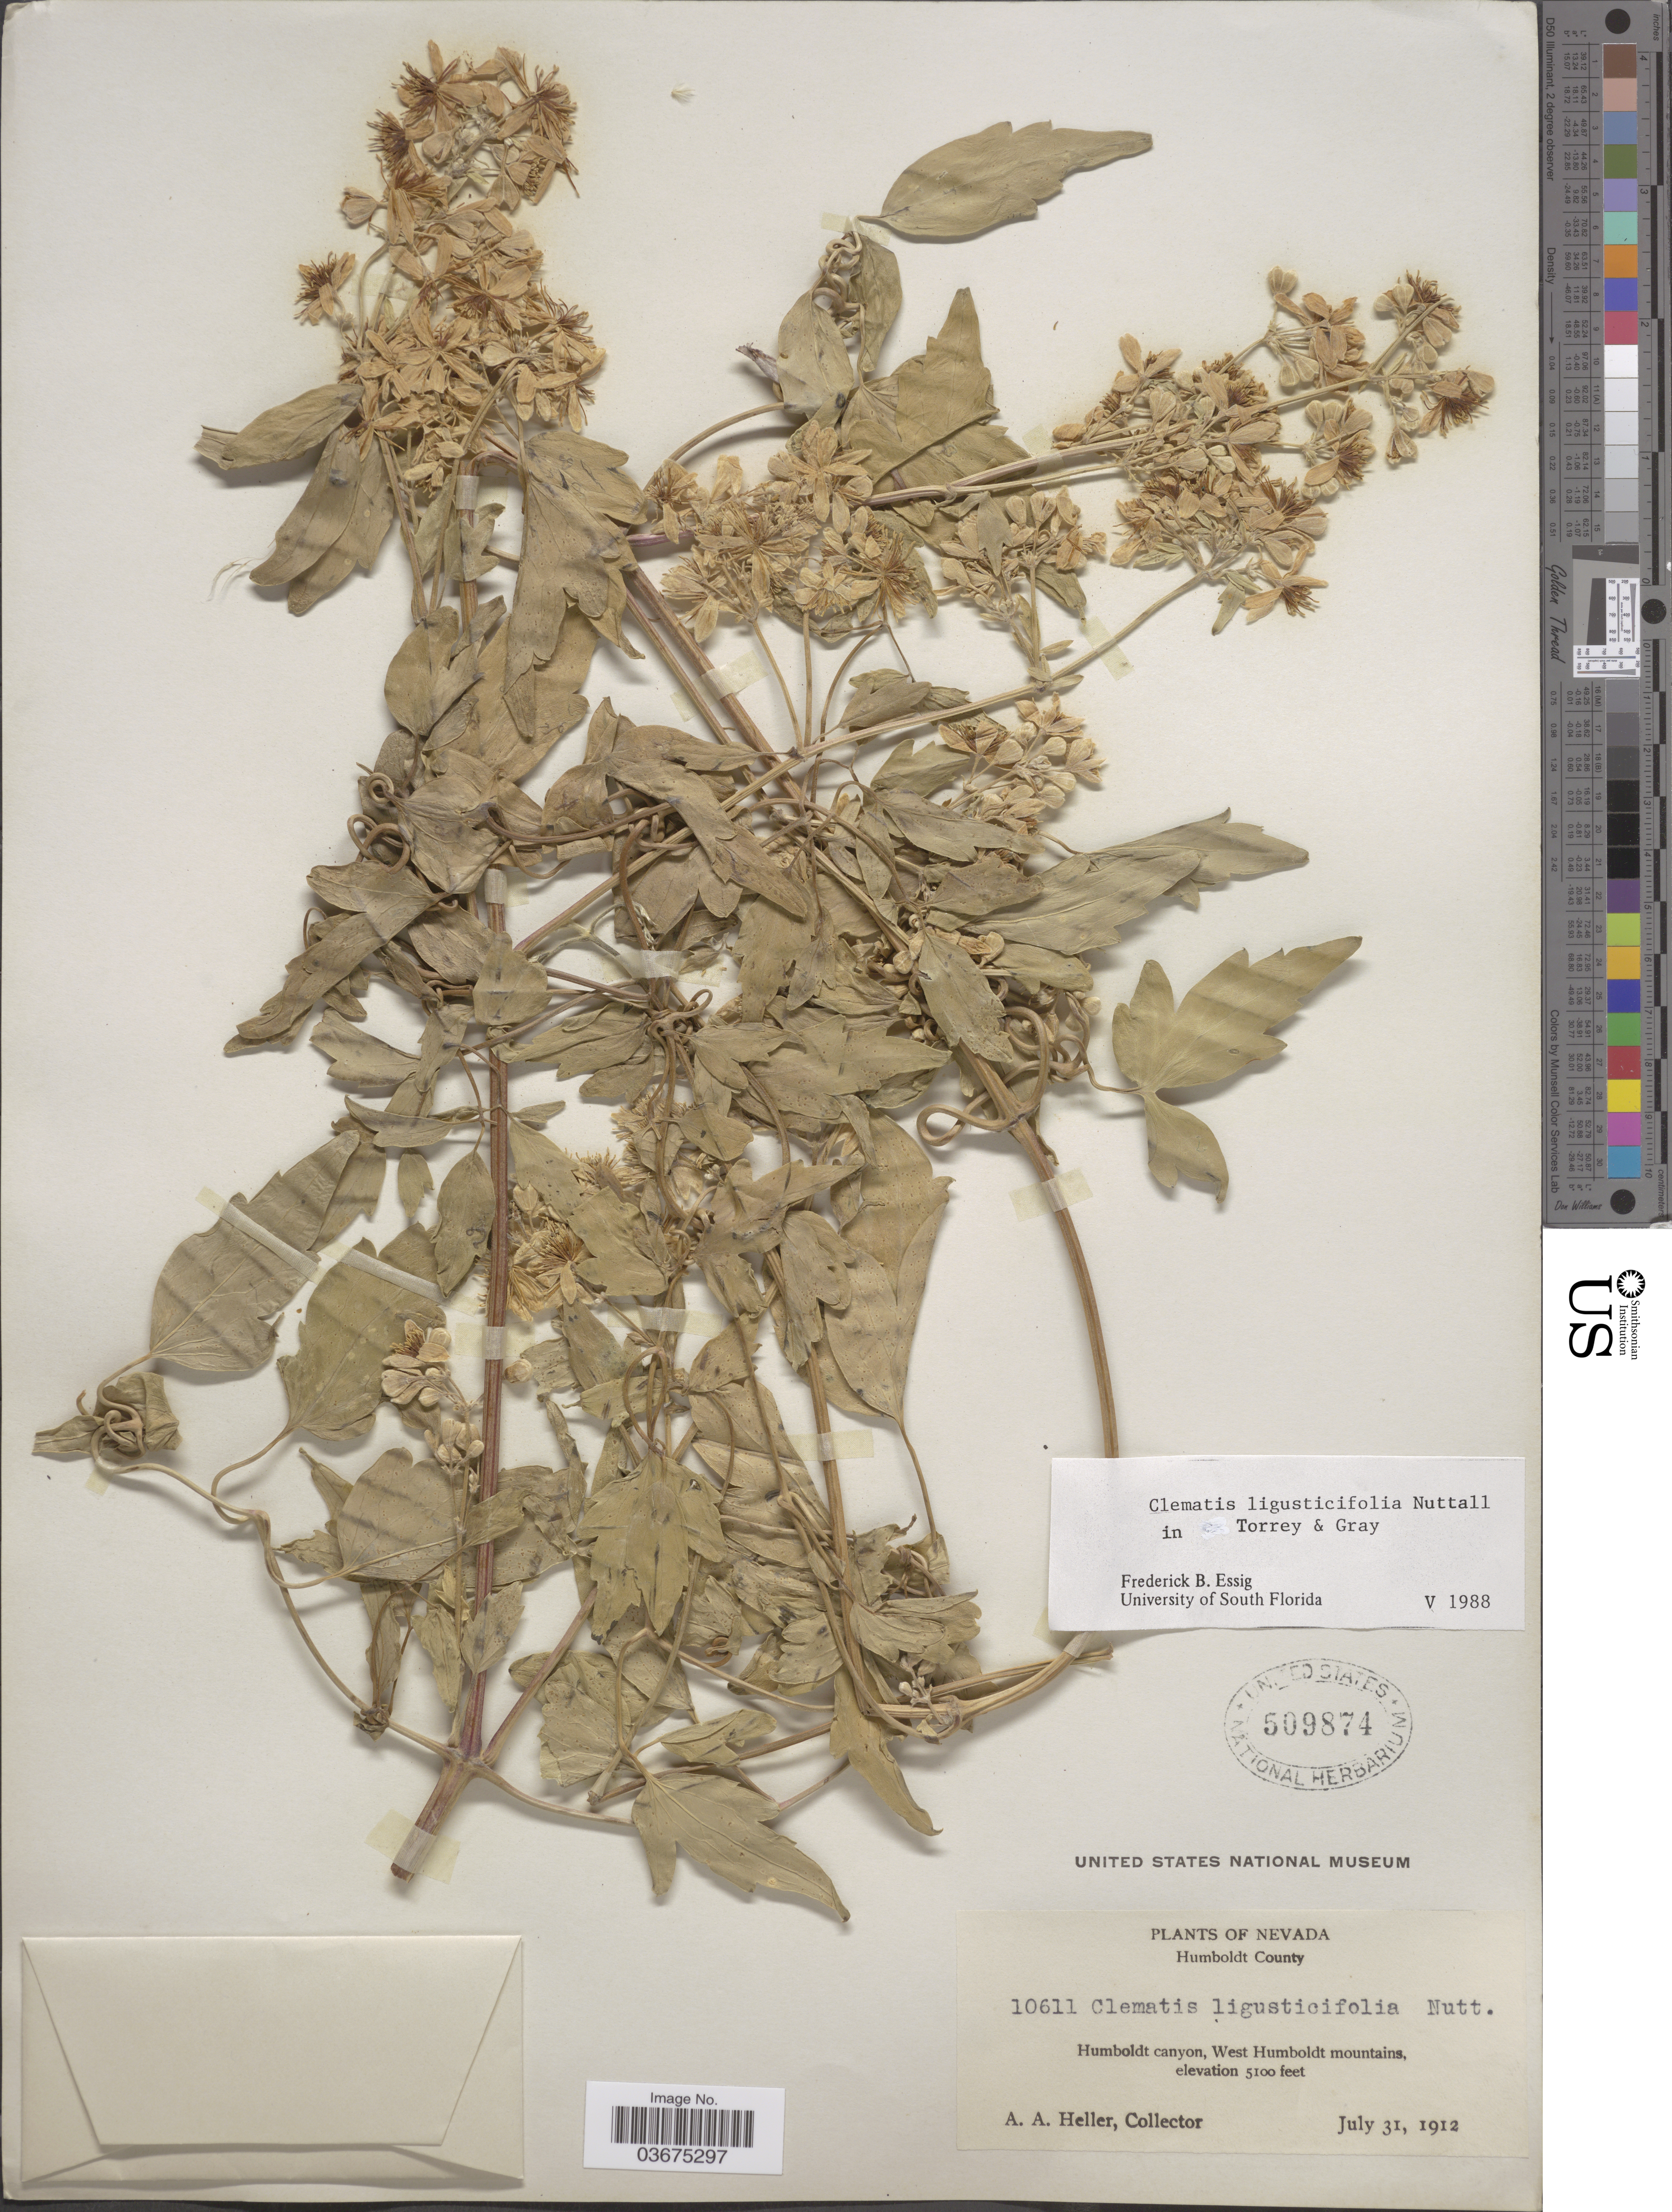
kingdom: Plantae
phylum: Tracheophyta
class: Magnoliopsida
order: Ranunculales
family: Ranunculaceae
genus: Clematis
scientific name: Clematis ligusticifolia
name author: Nutt.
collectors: A. A. Heller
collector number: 10611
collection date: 1912-07-31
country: United States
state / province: Nevada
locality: Humboldt County. Humboldt Canyon, West Humboldt mountains.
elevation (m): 1554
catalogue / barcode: US 509874